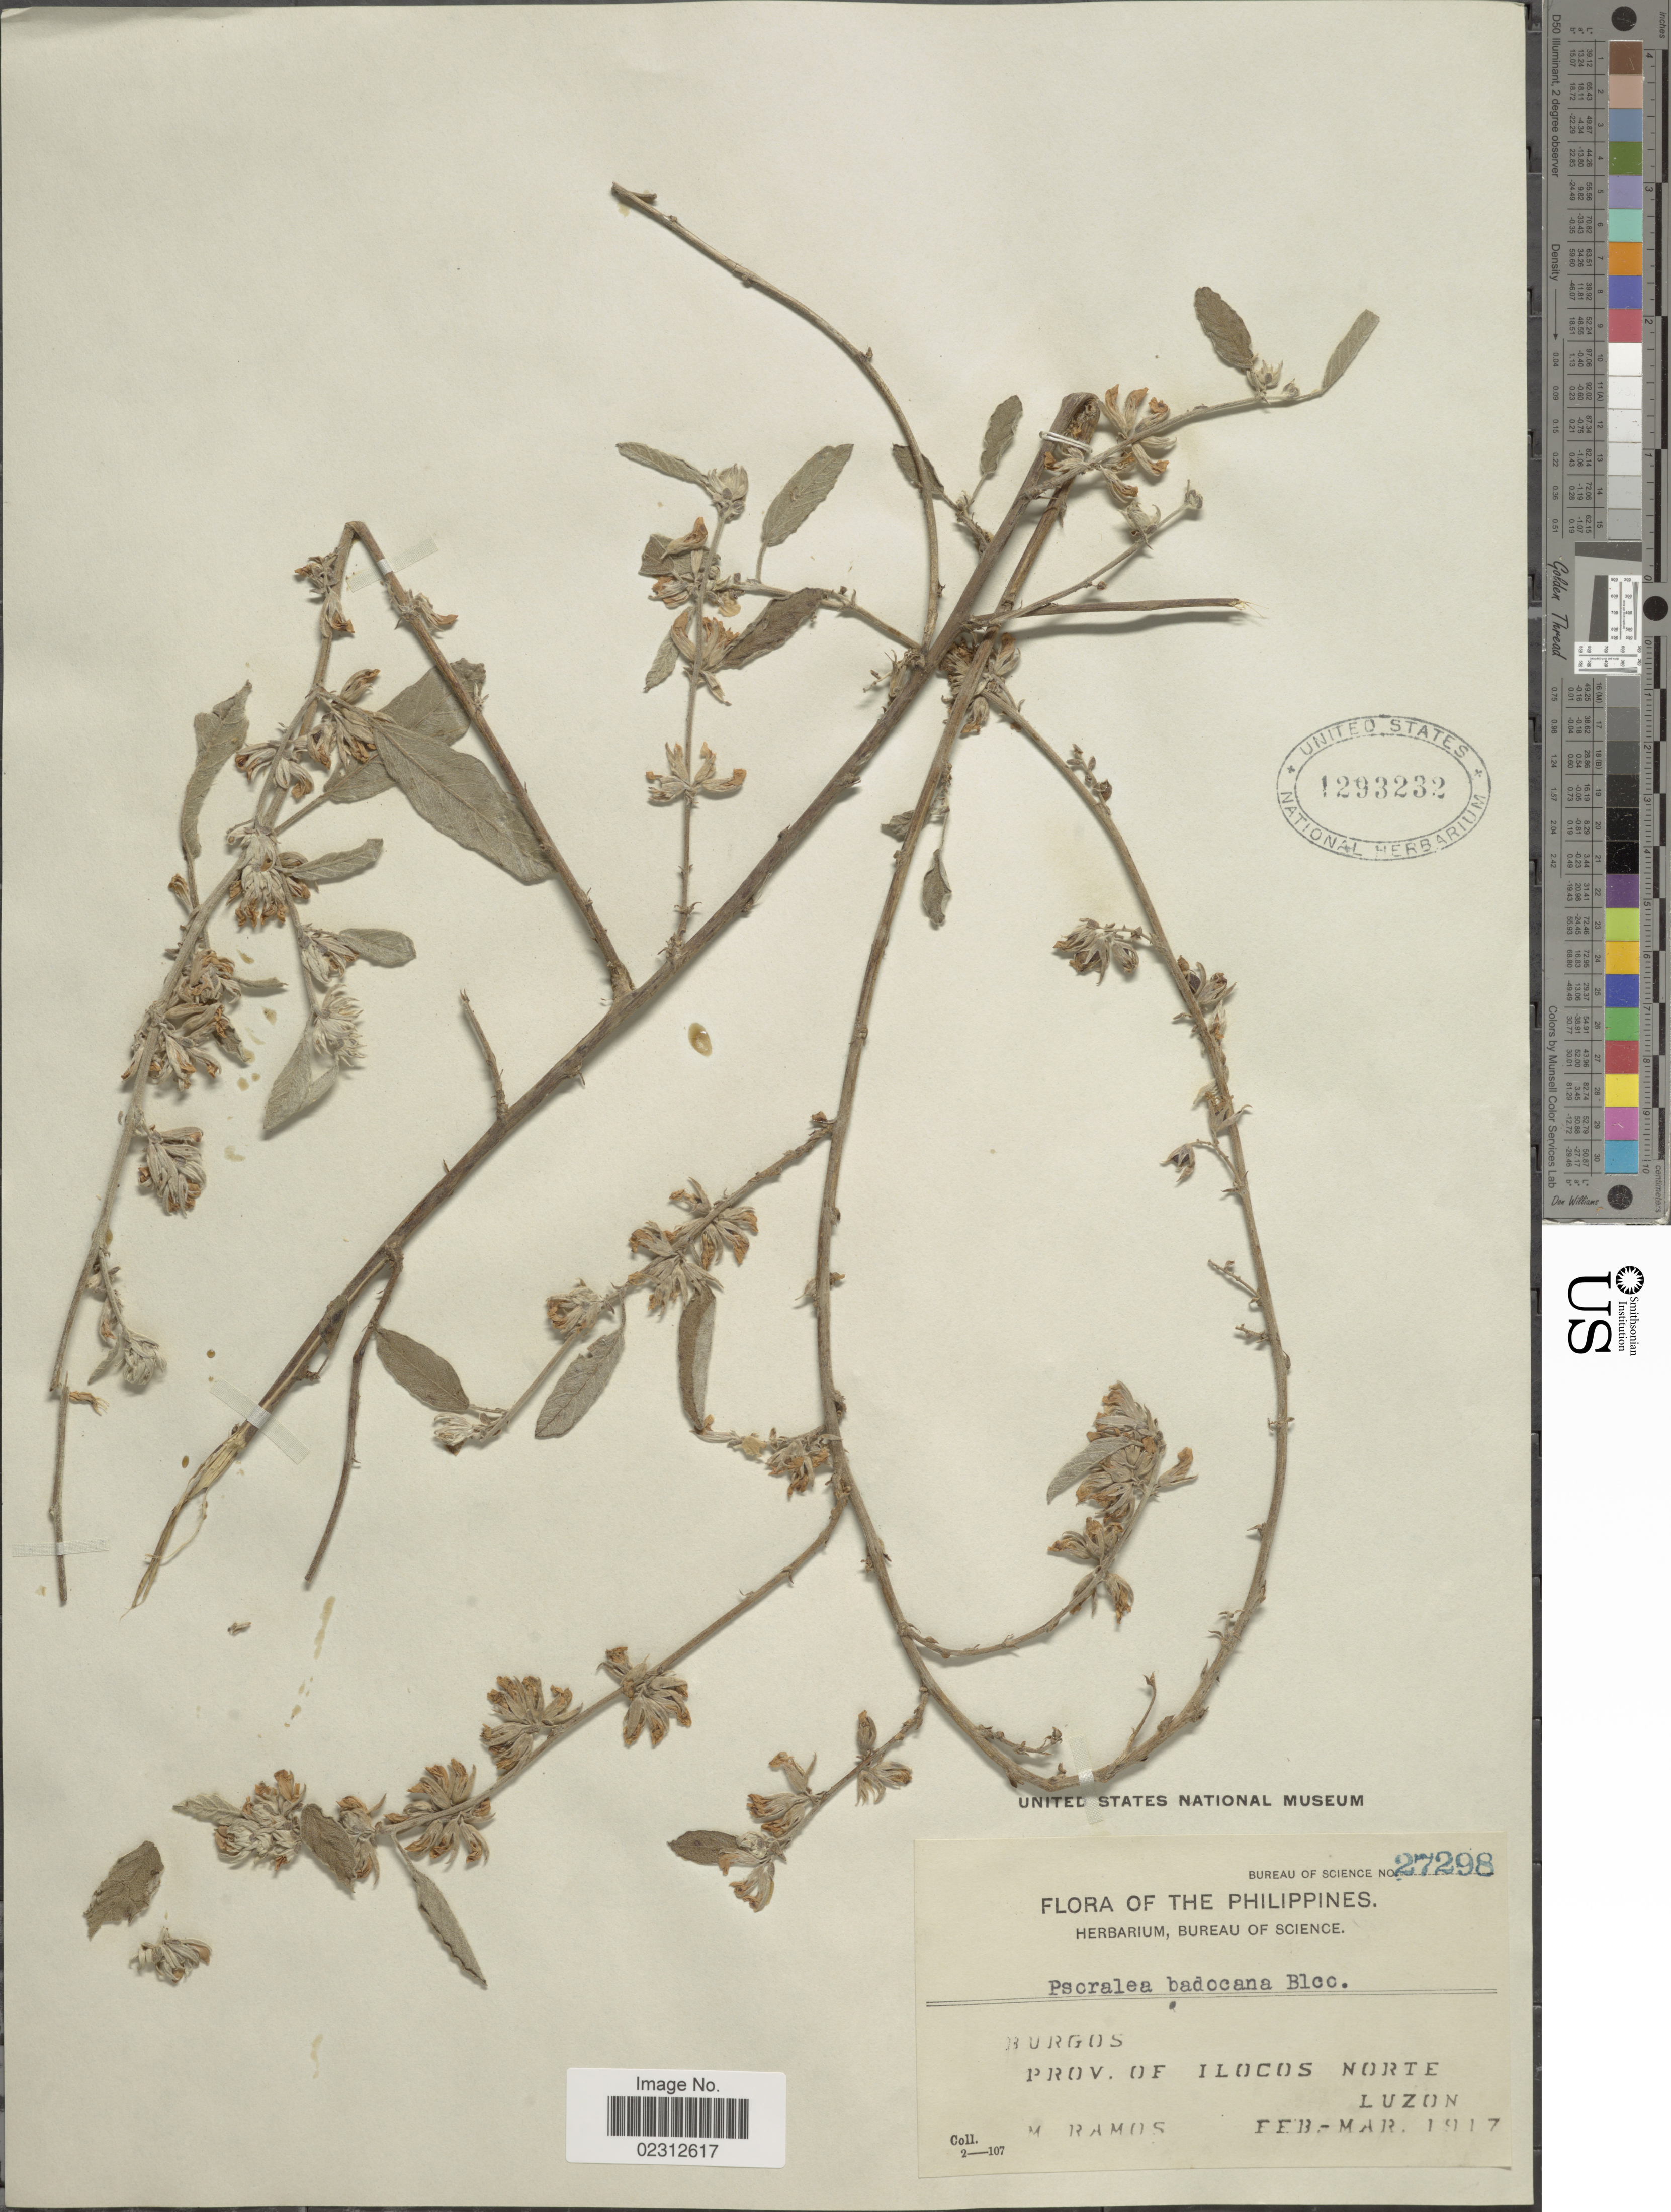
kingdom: Plantae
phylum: Tracheophyta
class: Magnoliopsida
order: Fabales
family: Fabaceae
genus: Cullen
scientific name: Cullen sp.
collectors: M. Ramos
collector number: Bureau Of Science 27298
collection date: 1917-02/1917-03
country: Philippines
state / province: Ilocos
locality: Burgos, Prov. of Ilocos Norte, Luzon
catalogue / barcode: US 1293232